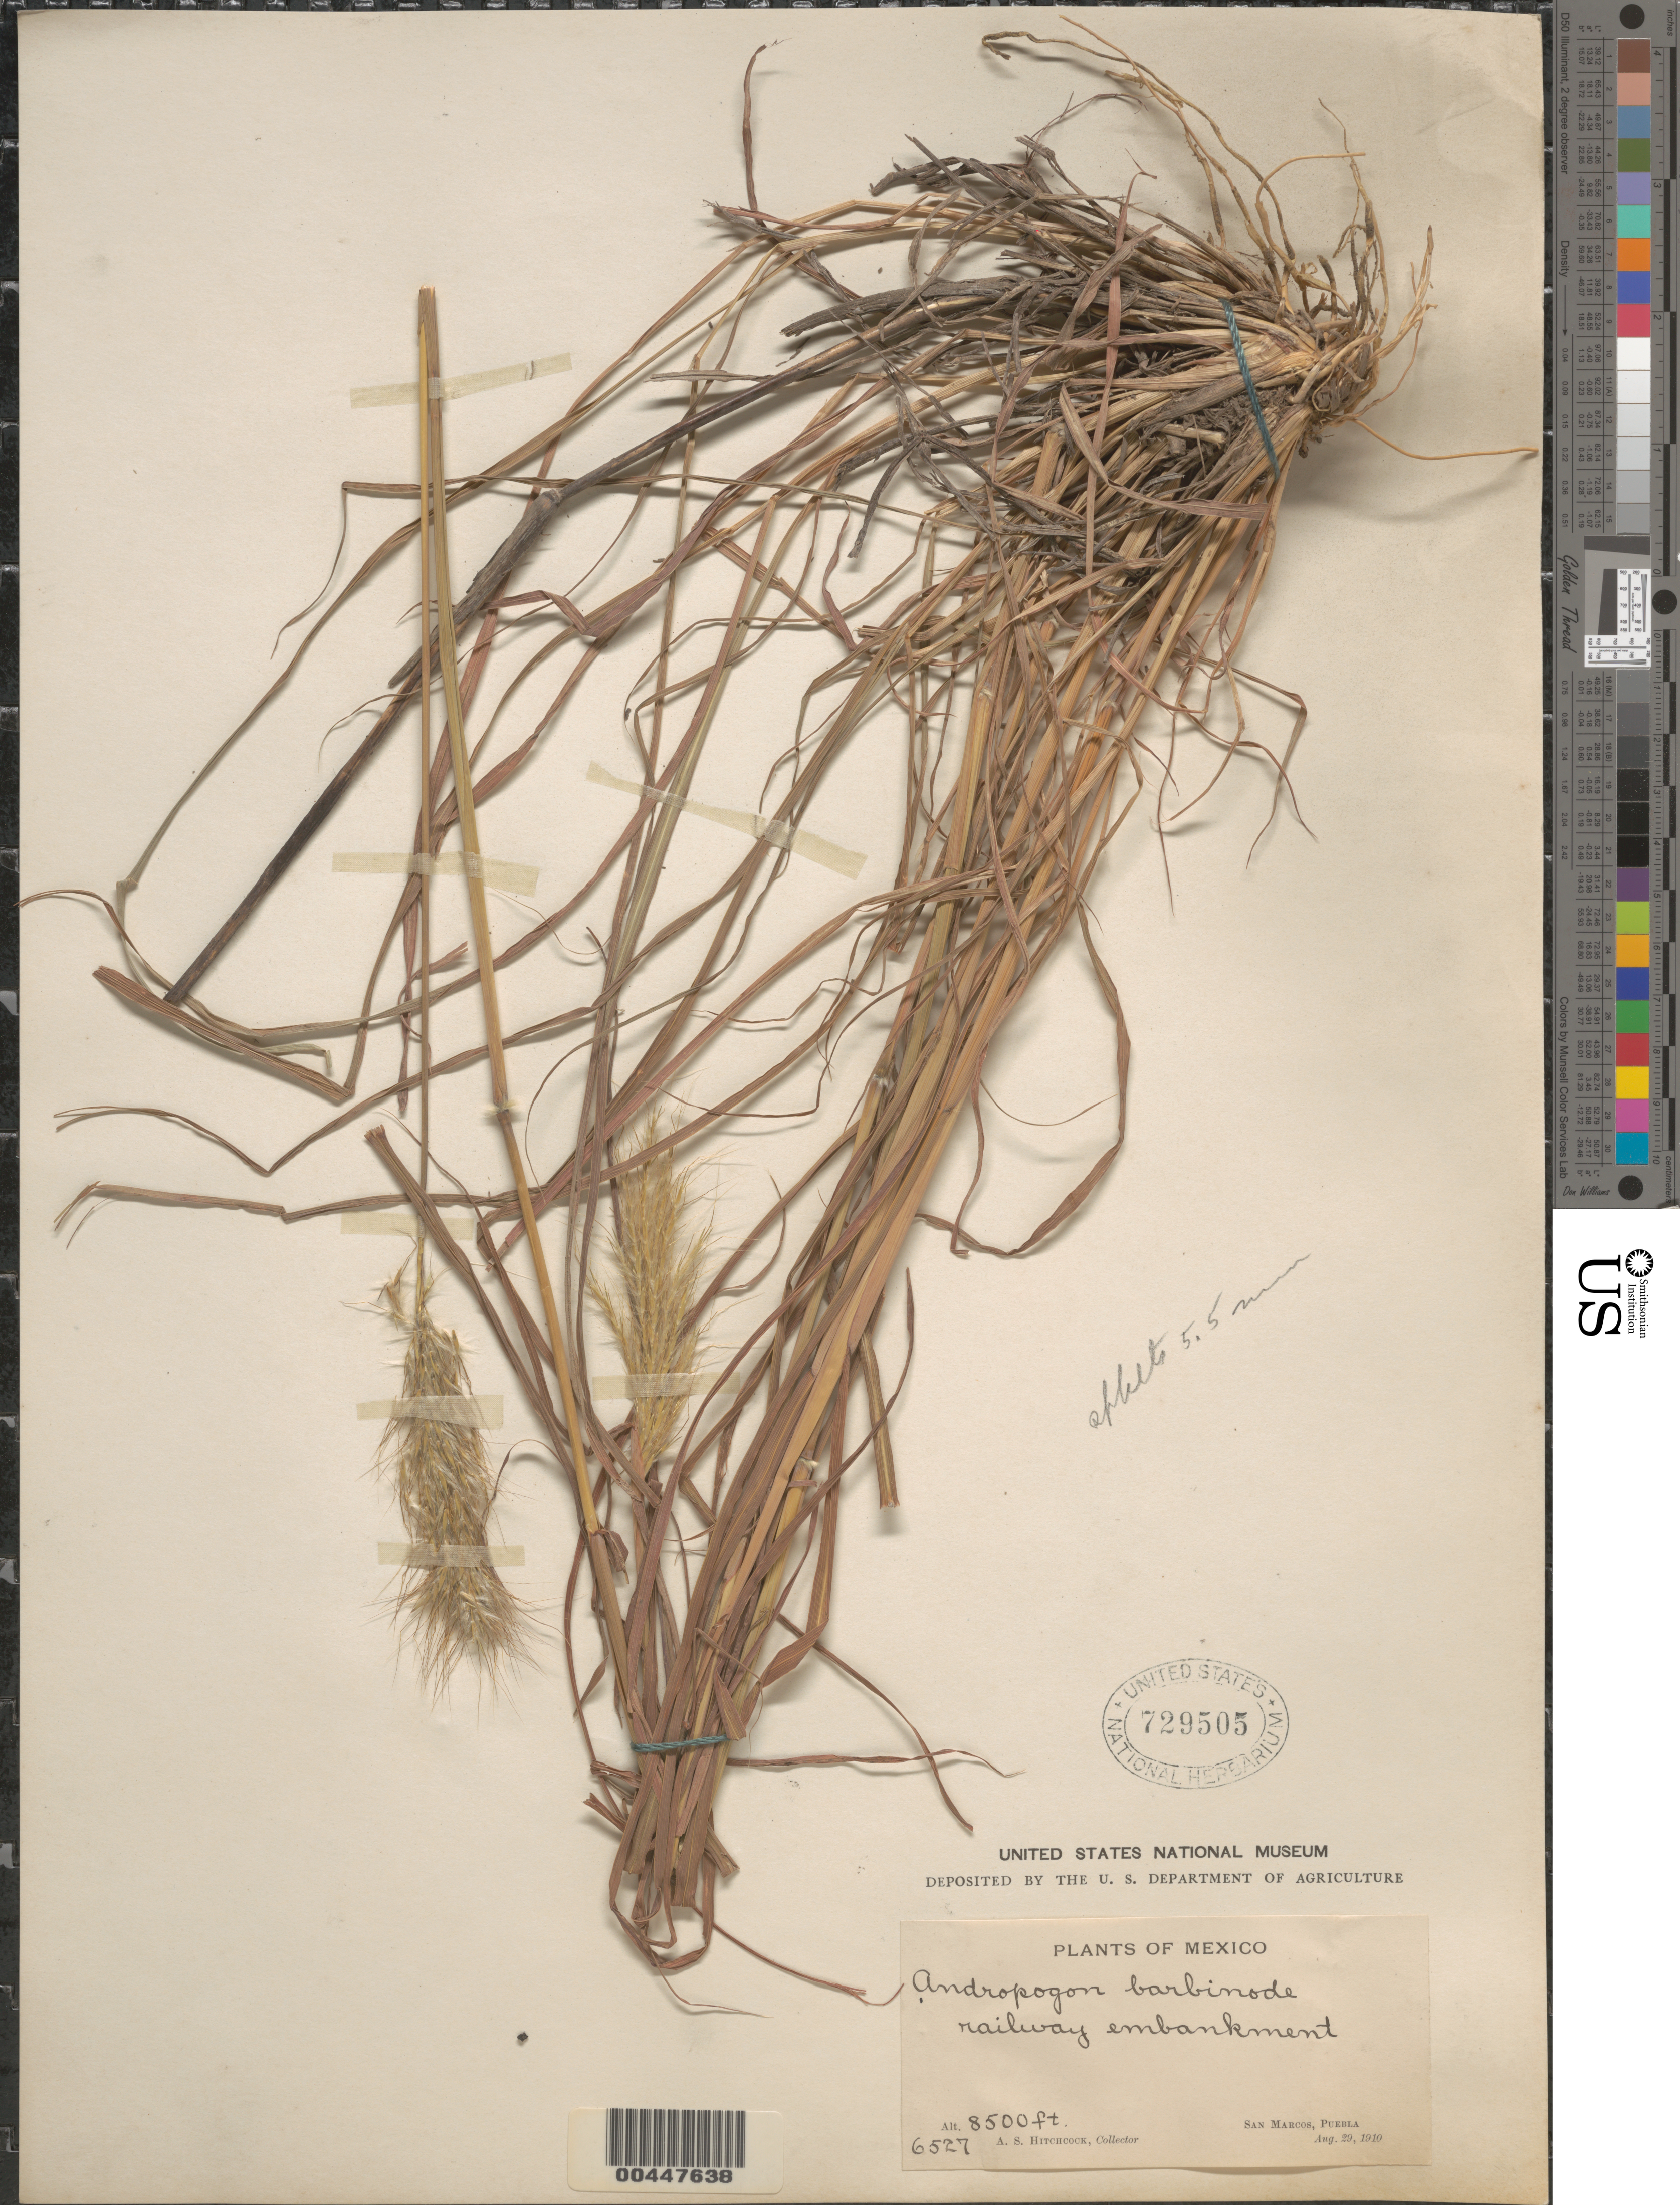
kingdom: Plantae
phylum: Tracheophyta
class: Liliopsida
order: Poales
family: Poaceae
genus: Andropogon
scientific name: Andropogon barbinodis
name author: Lag.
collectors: A. S. Hitchcock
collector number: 6527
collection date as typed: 29 Aug 1910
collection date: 1910-08-29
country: Mexico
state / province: Puebla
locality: San Marcos, railway embankment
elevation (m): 2591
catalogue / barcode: US 729505